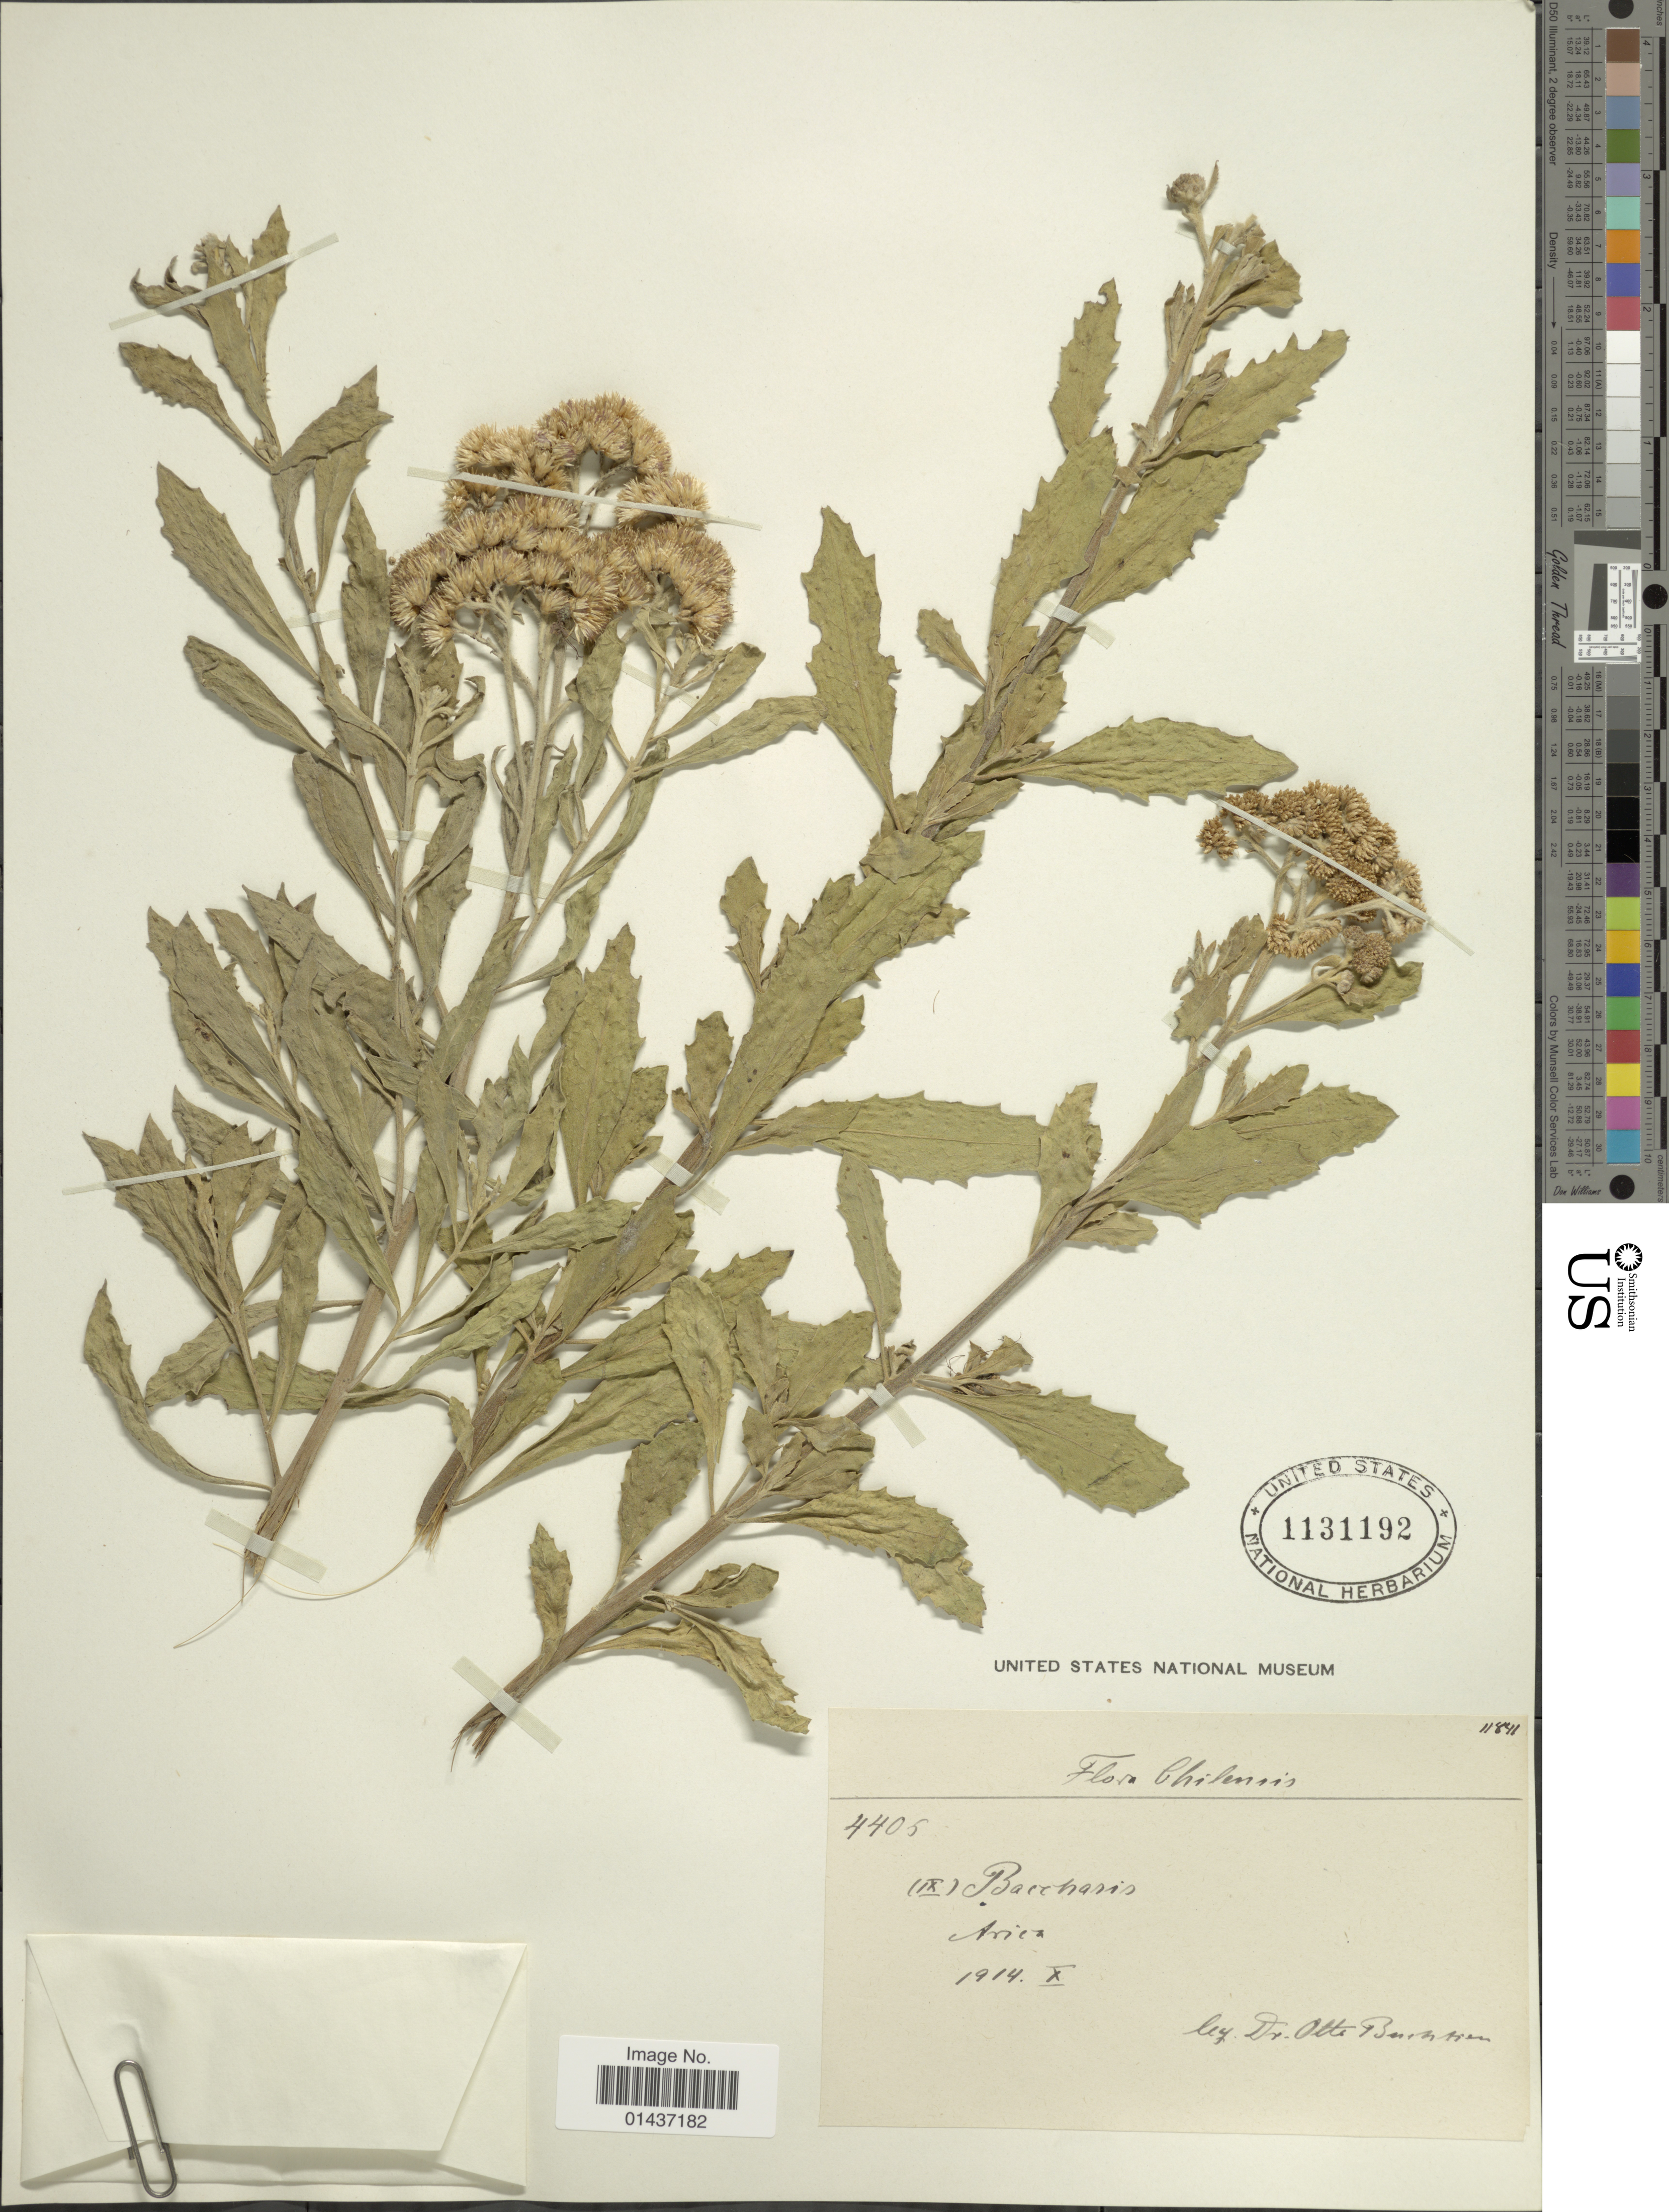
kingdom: Plantae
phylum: Tracheophyta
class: Magnoliopsida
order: Asterales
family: Asteraceae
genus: Tessaria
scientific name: Tessaria absinthioides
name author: (Hook. & Arn.) DC.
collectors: O. Buchtien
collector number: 4405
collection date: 1914-10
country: Chile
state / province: Arica y Parinacota (XV)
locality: Arica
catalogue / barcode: US 1131192